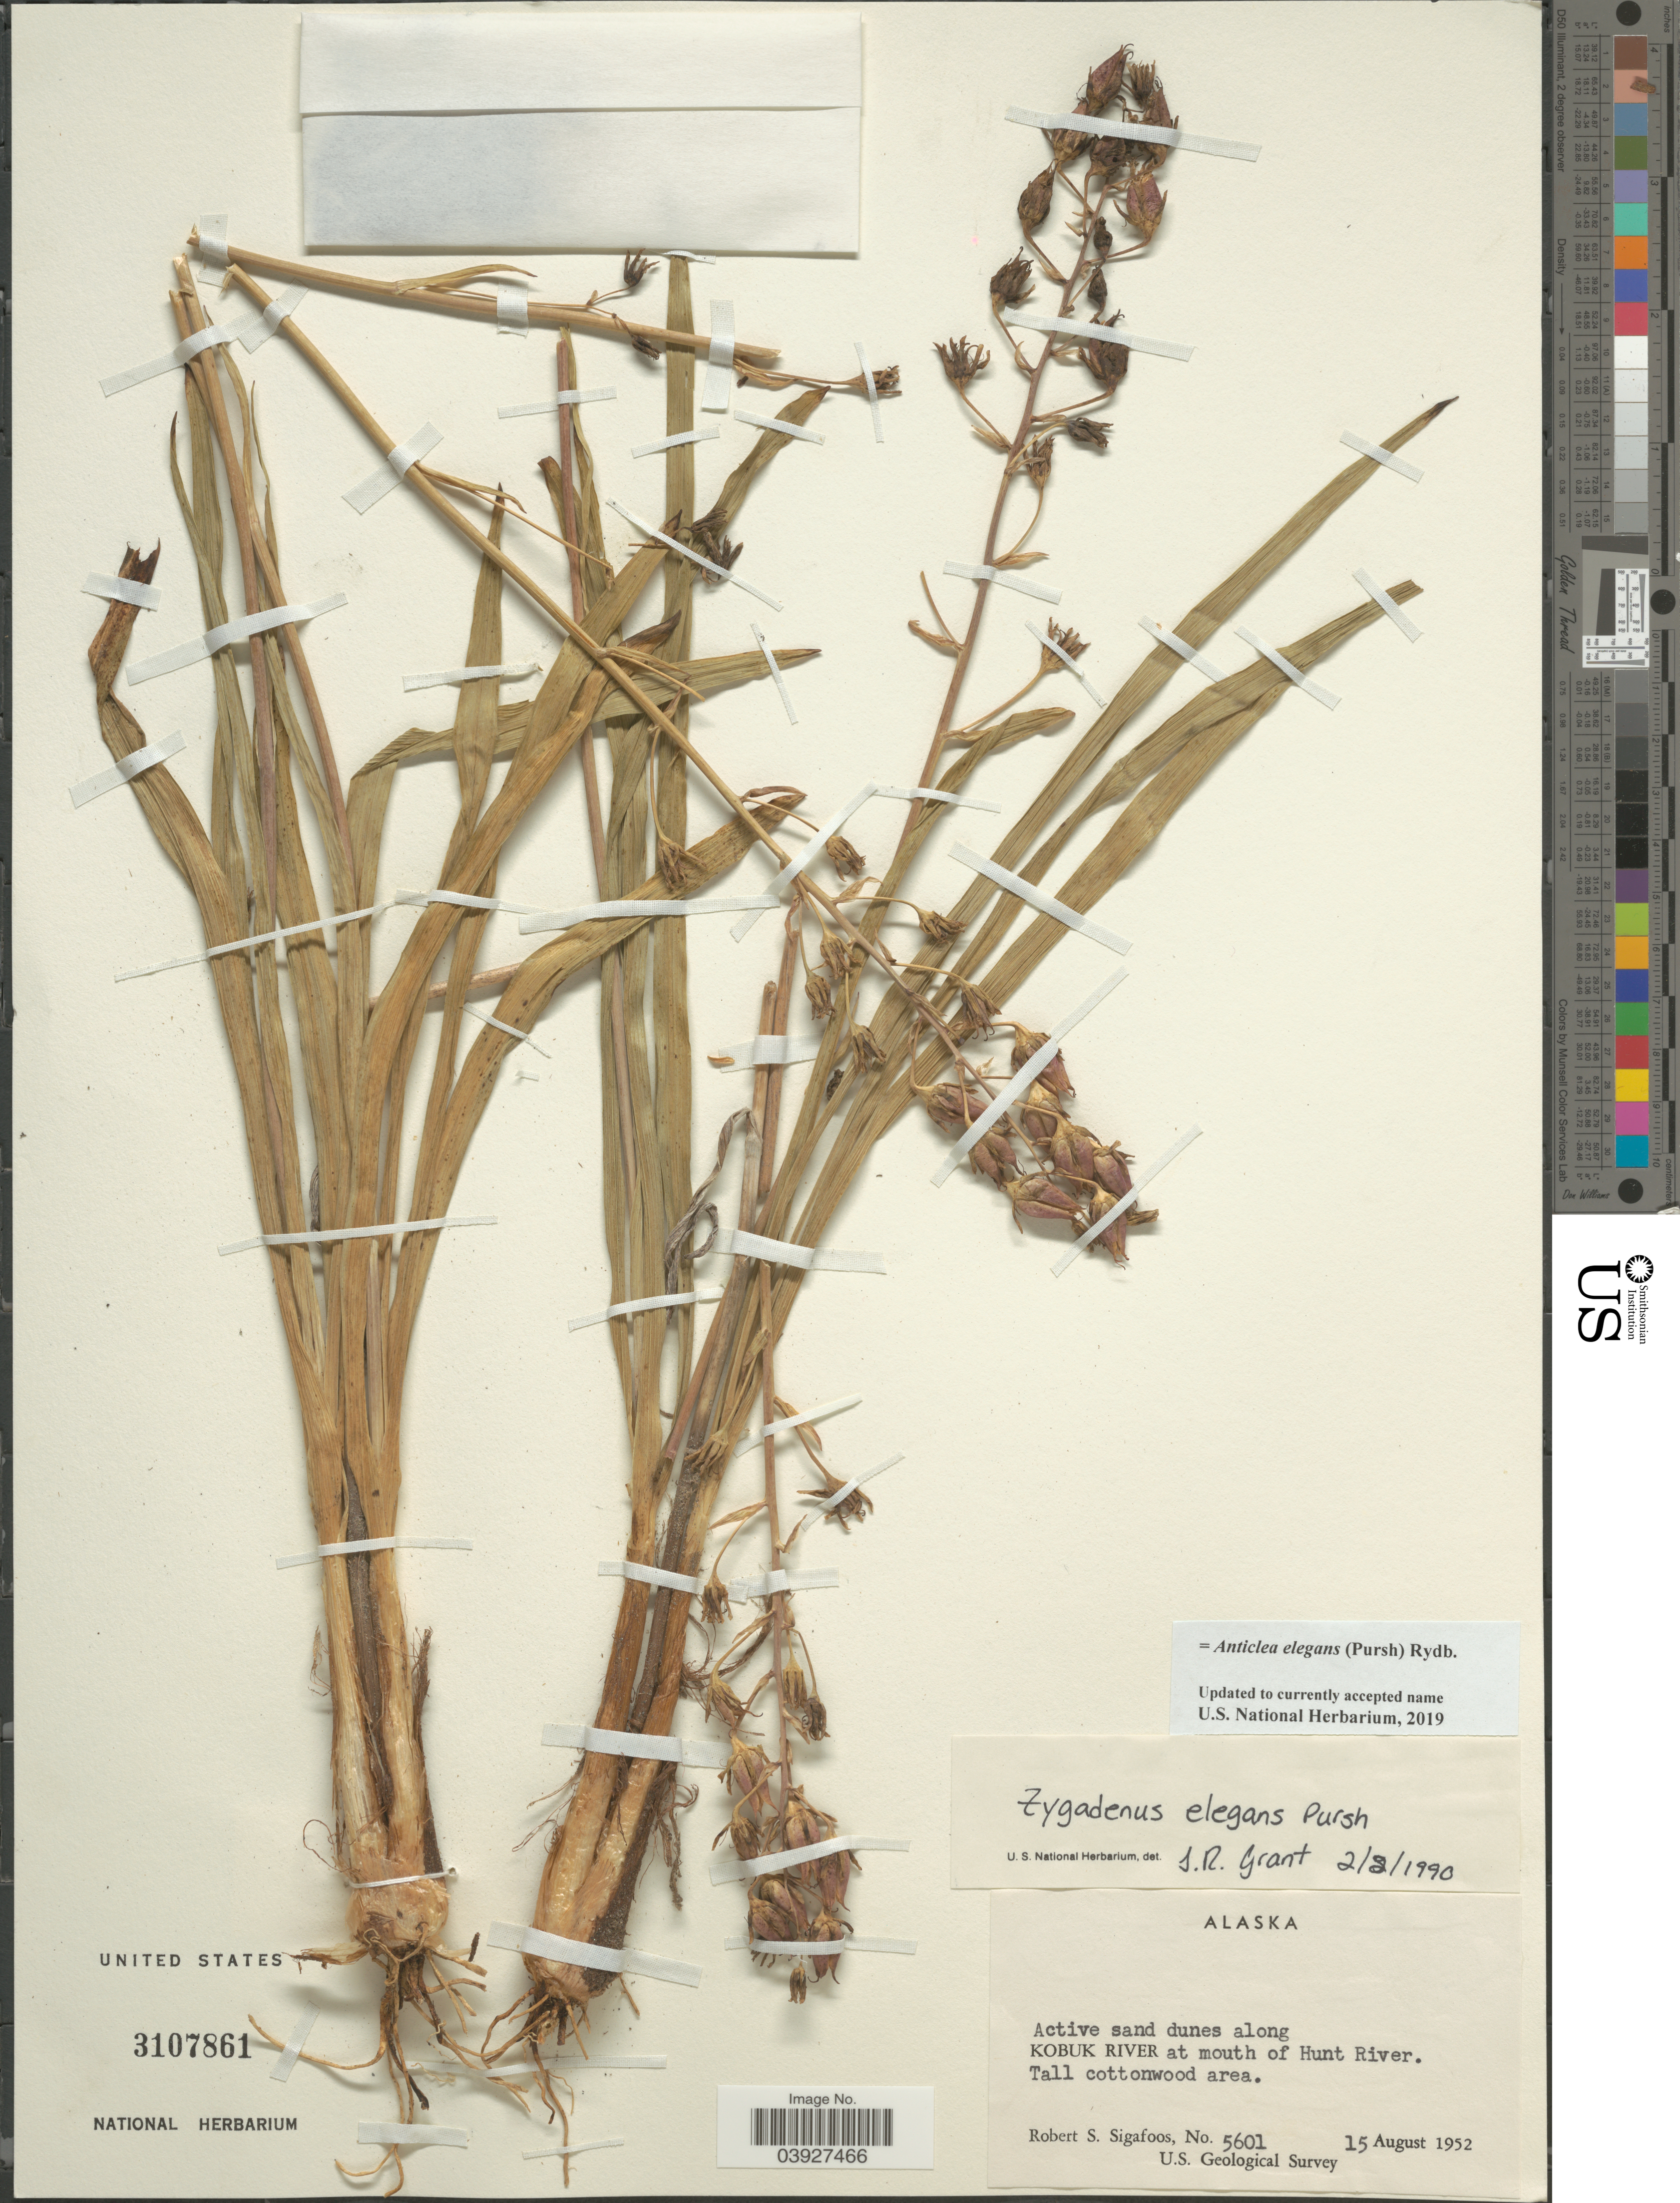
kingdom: Plantae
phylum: Tracheophyta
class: Liliopsida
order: Liliales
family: Melanthiaceae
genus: Anticlea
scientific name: Anticlea elegans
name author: (Pursh) Rydb.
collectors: R. Sigafoos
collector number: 5601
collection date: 1952-08-15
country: United States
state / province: Alaska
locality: Active sand dunes along Kobuk River at mouth of Hunt River.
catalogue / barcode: US 3107861